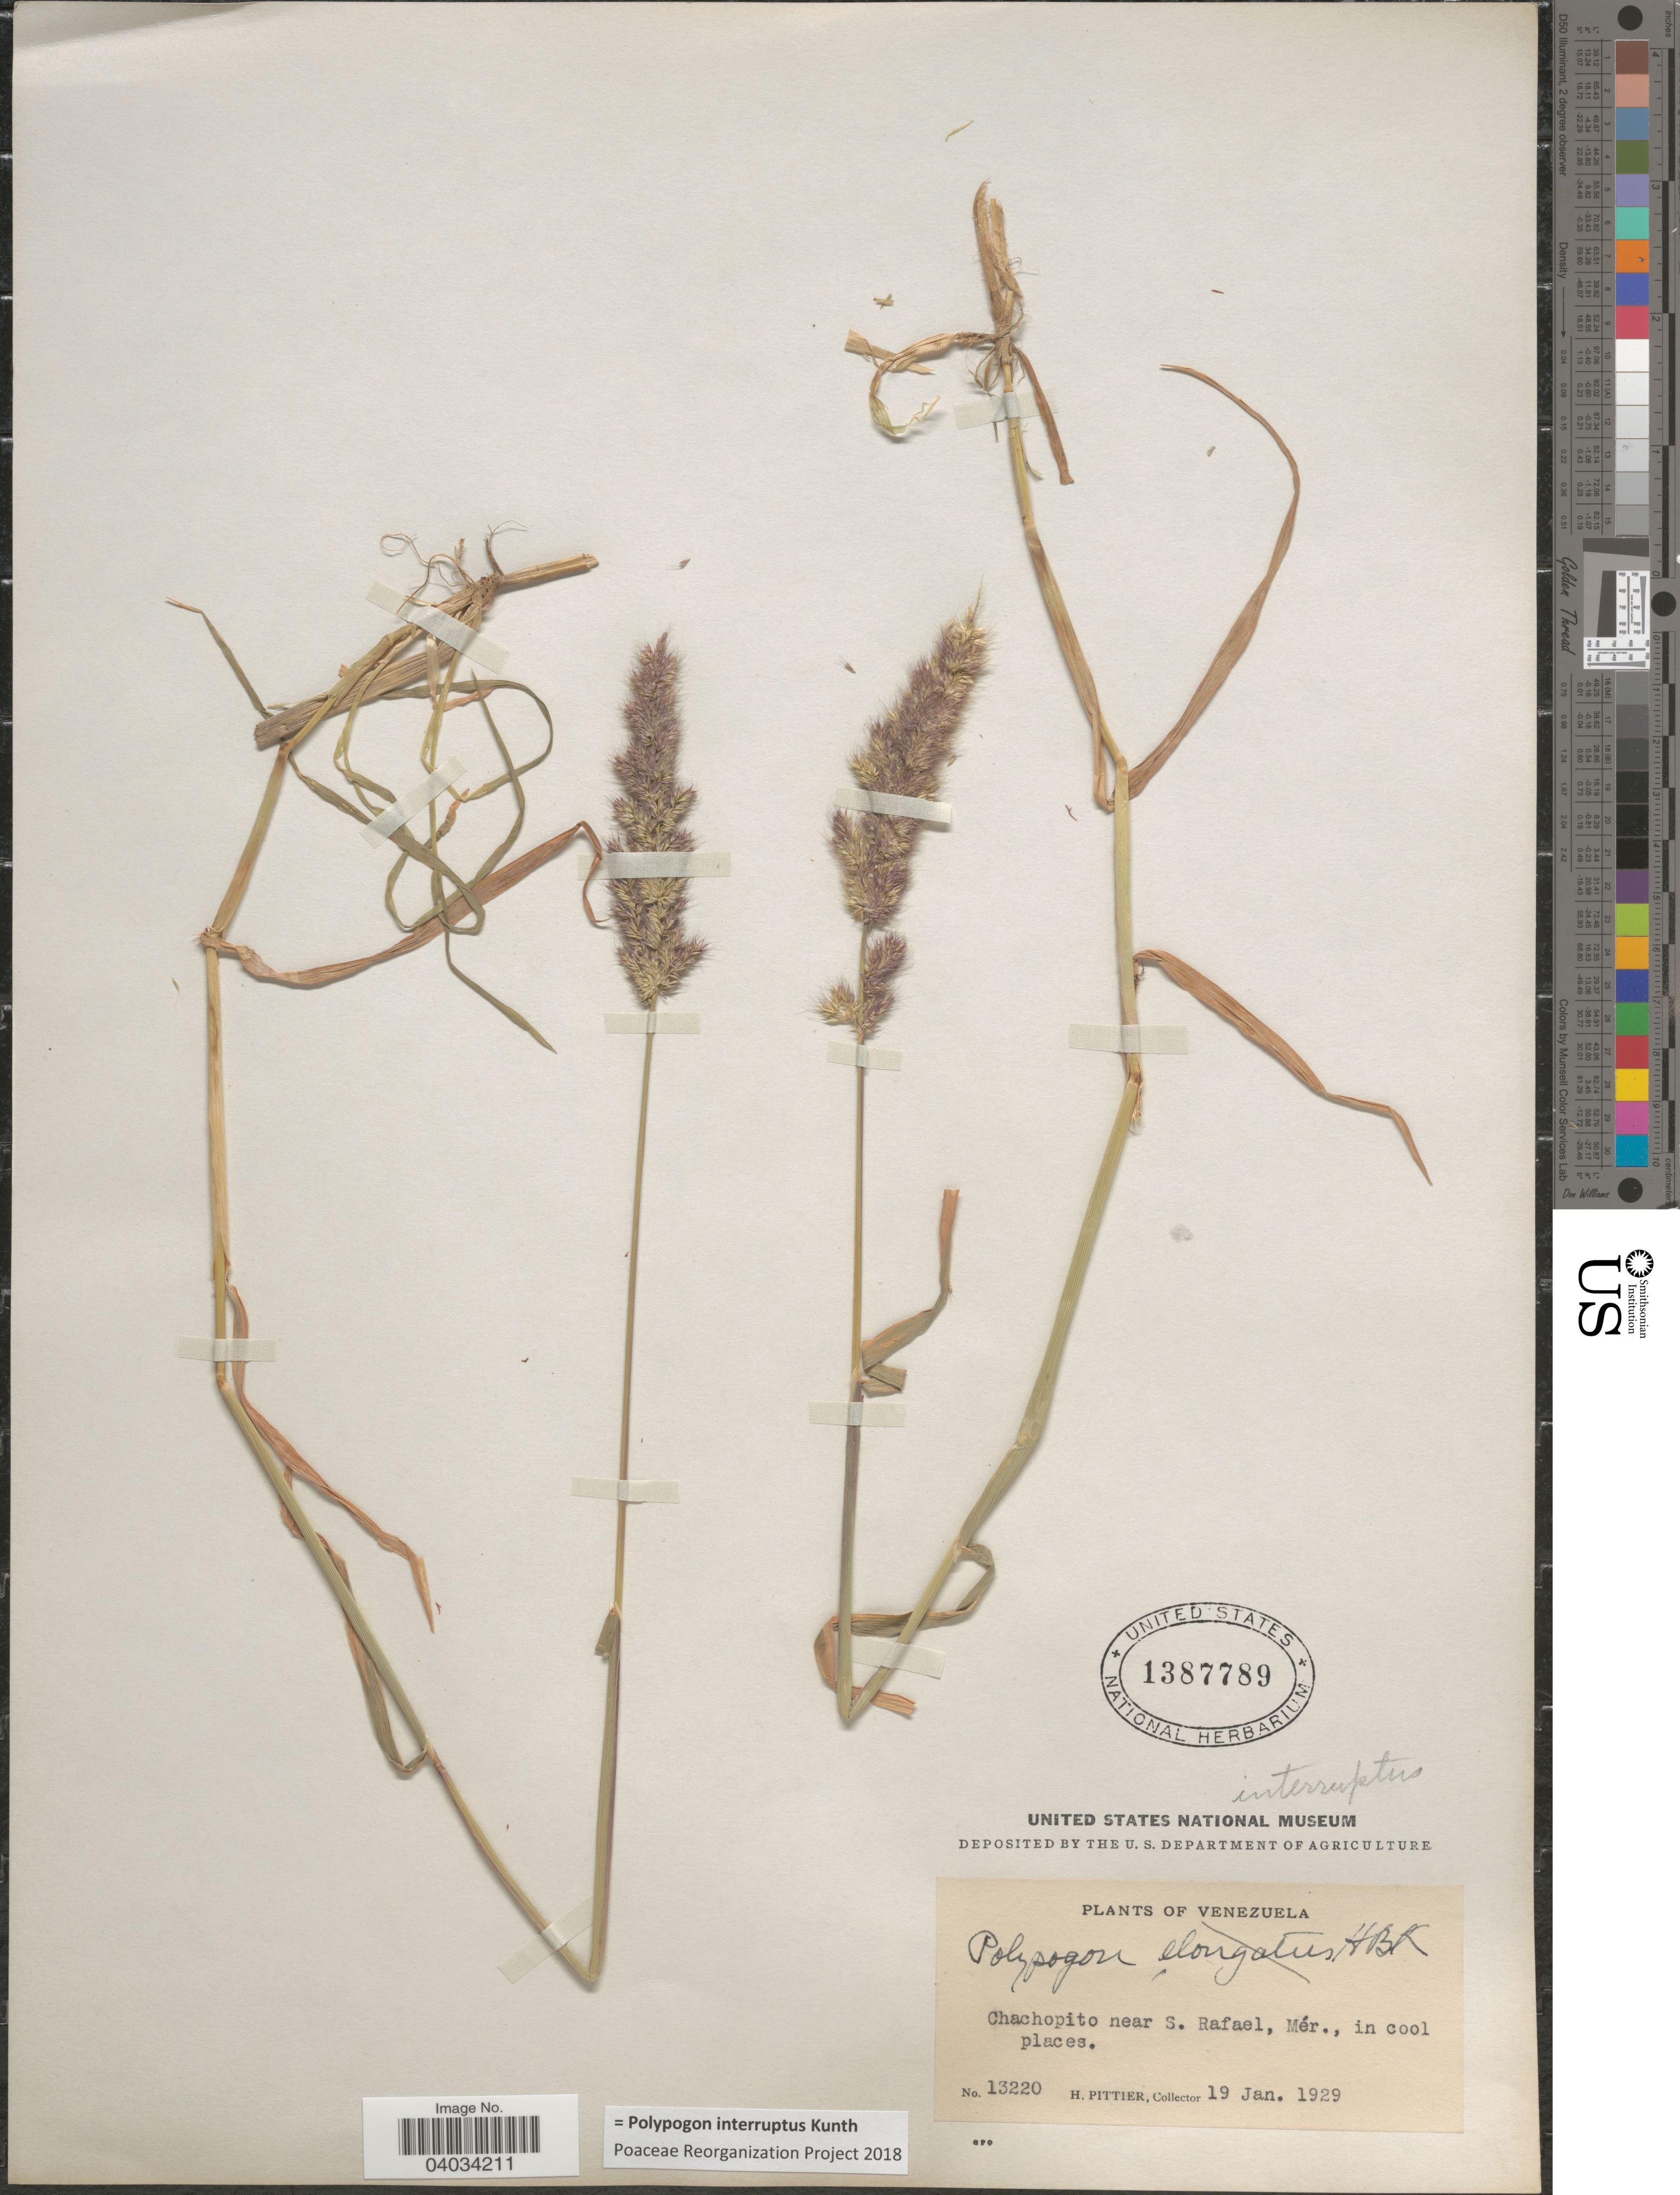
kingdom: Plantae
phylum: Tracheophyta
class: Liliopsida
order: Poales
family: Poaceae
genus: Polypogon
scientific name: Polypogon interruptus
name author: Kunth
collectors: H. F. Pittier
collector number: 13220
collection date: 1929-01-19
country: Venezuela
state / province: Merida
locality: Chachopito near S. Rafael.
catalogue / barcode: US 1387789